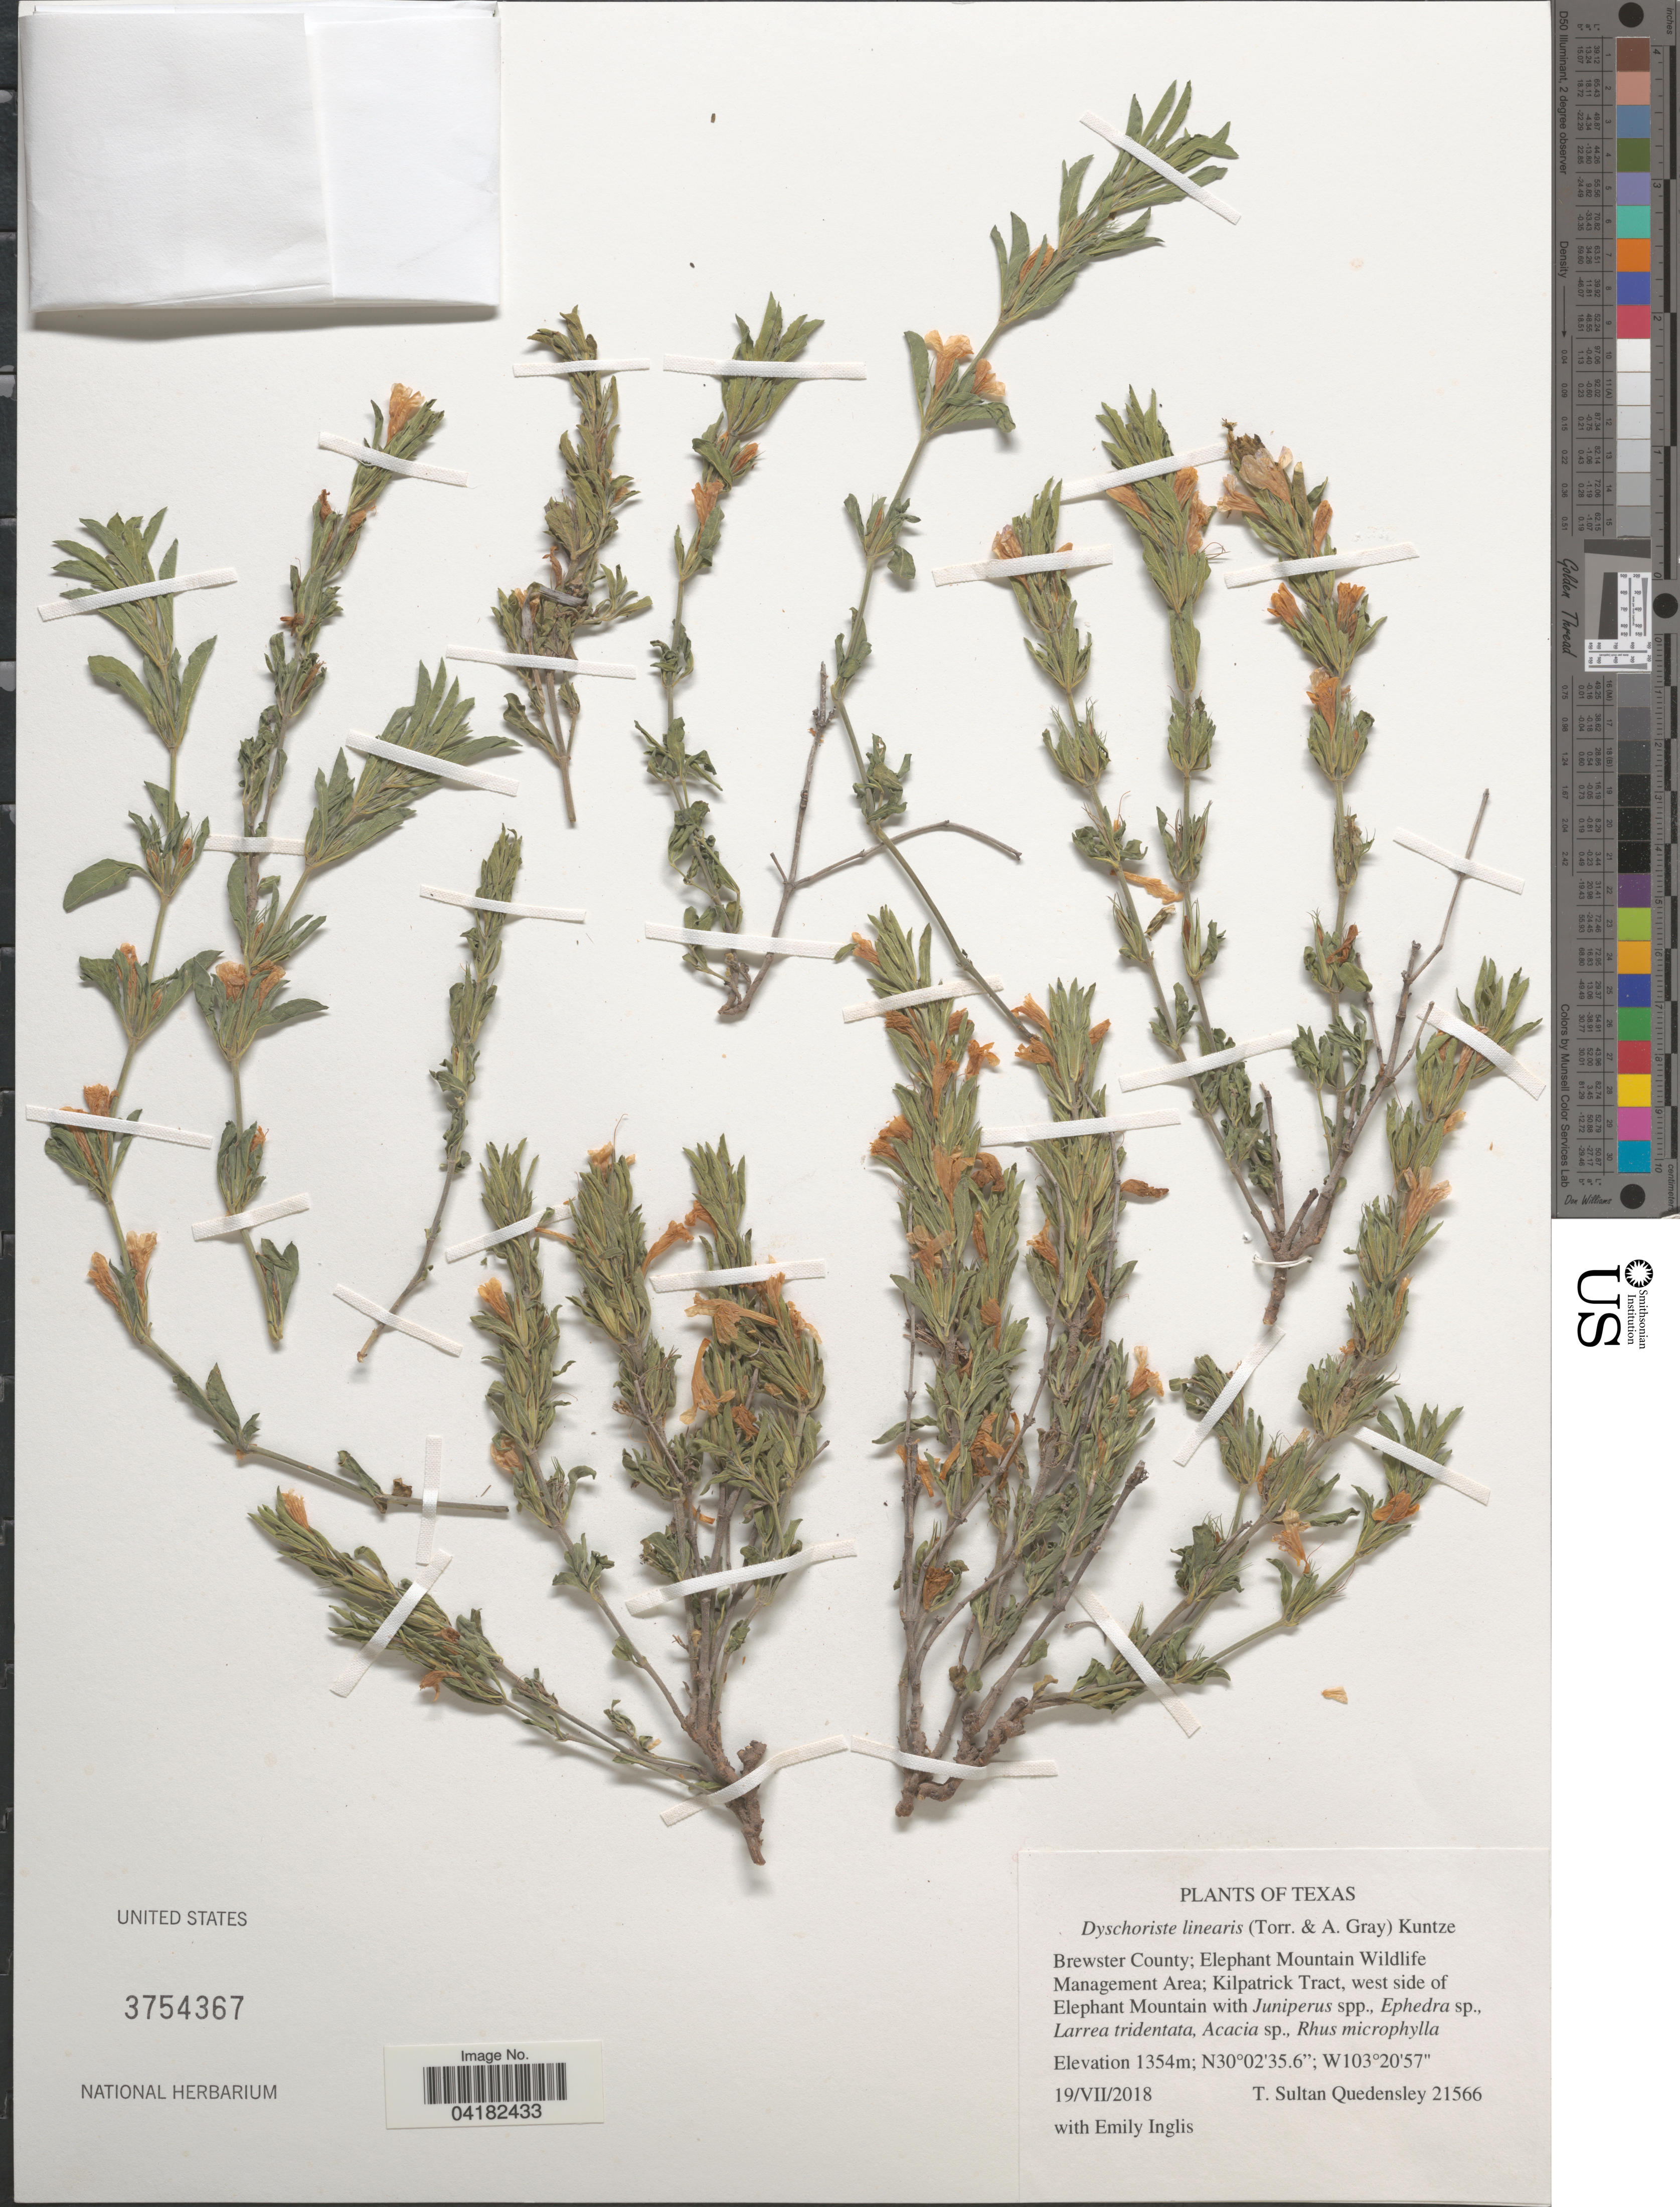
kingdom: Plantae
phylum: Tracheophyta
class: Magnoliopsida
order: Lamiales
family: Acanthaceae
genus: Dyschoriste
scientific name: Dyschoriste linearis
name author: (Torr. & A. Gray) Kuntze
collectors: T. S. Quedensley & E. Inglis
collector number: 21566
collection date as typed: Transcribed d/m/y: 19/7/2018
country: United States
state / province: Texas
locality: Brewster County; Elephant Mountain Wildlife Management Area; Kilpatrick Tract, west side of Elephant Mountain.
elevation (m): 1354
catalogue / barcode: US 3754367